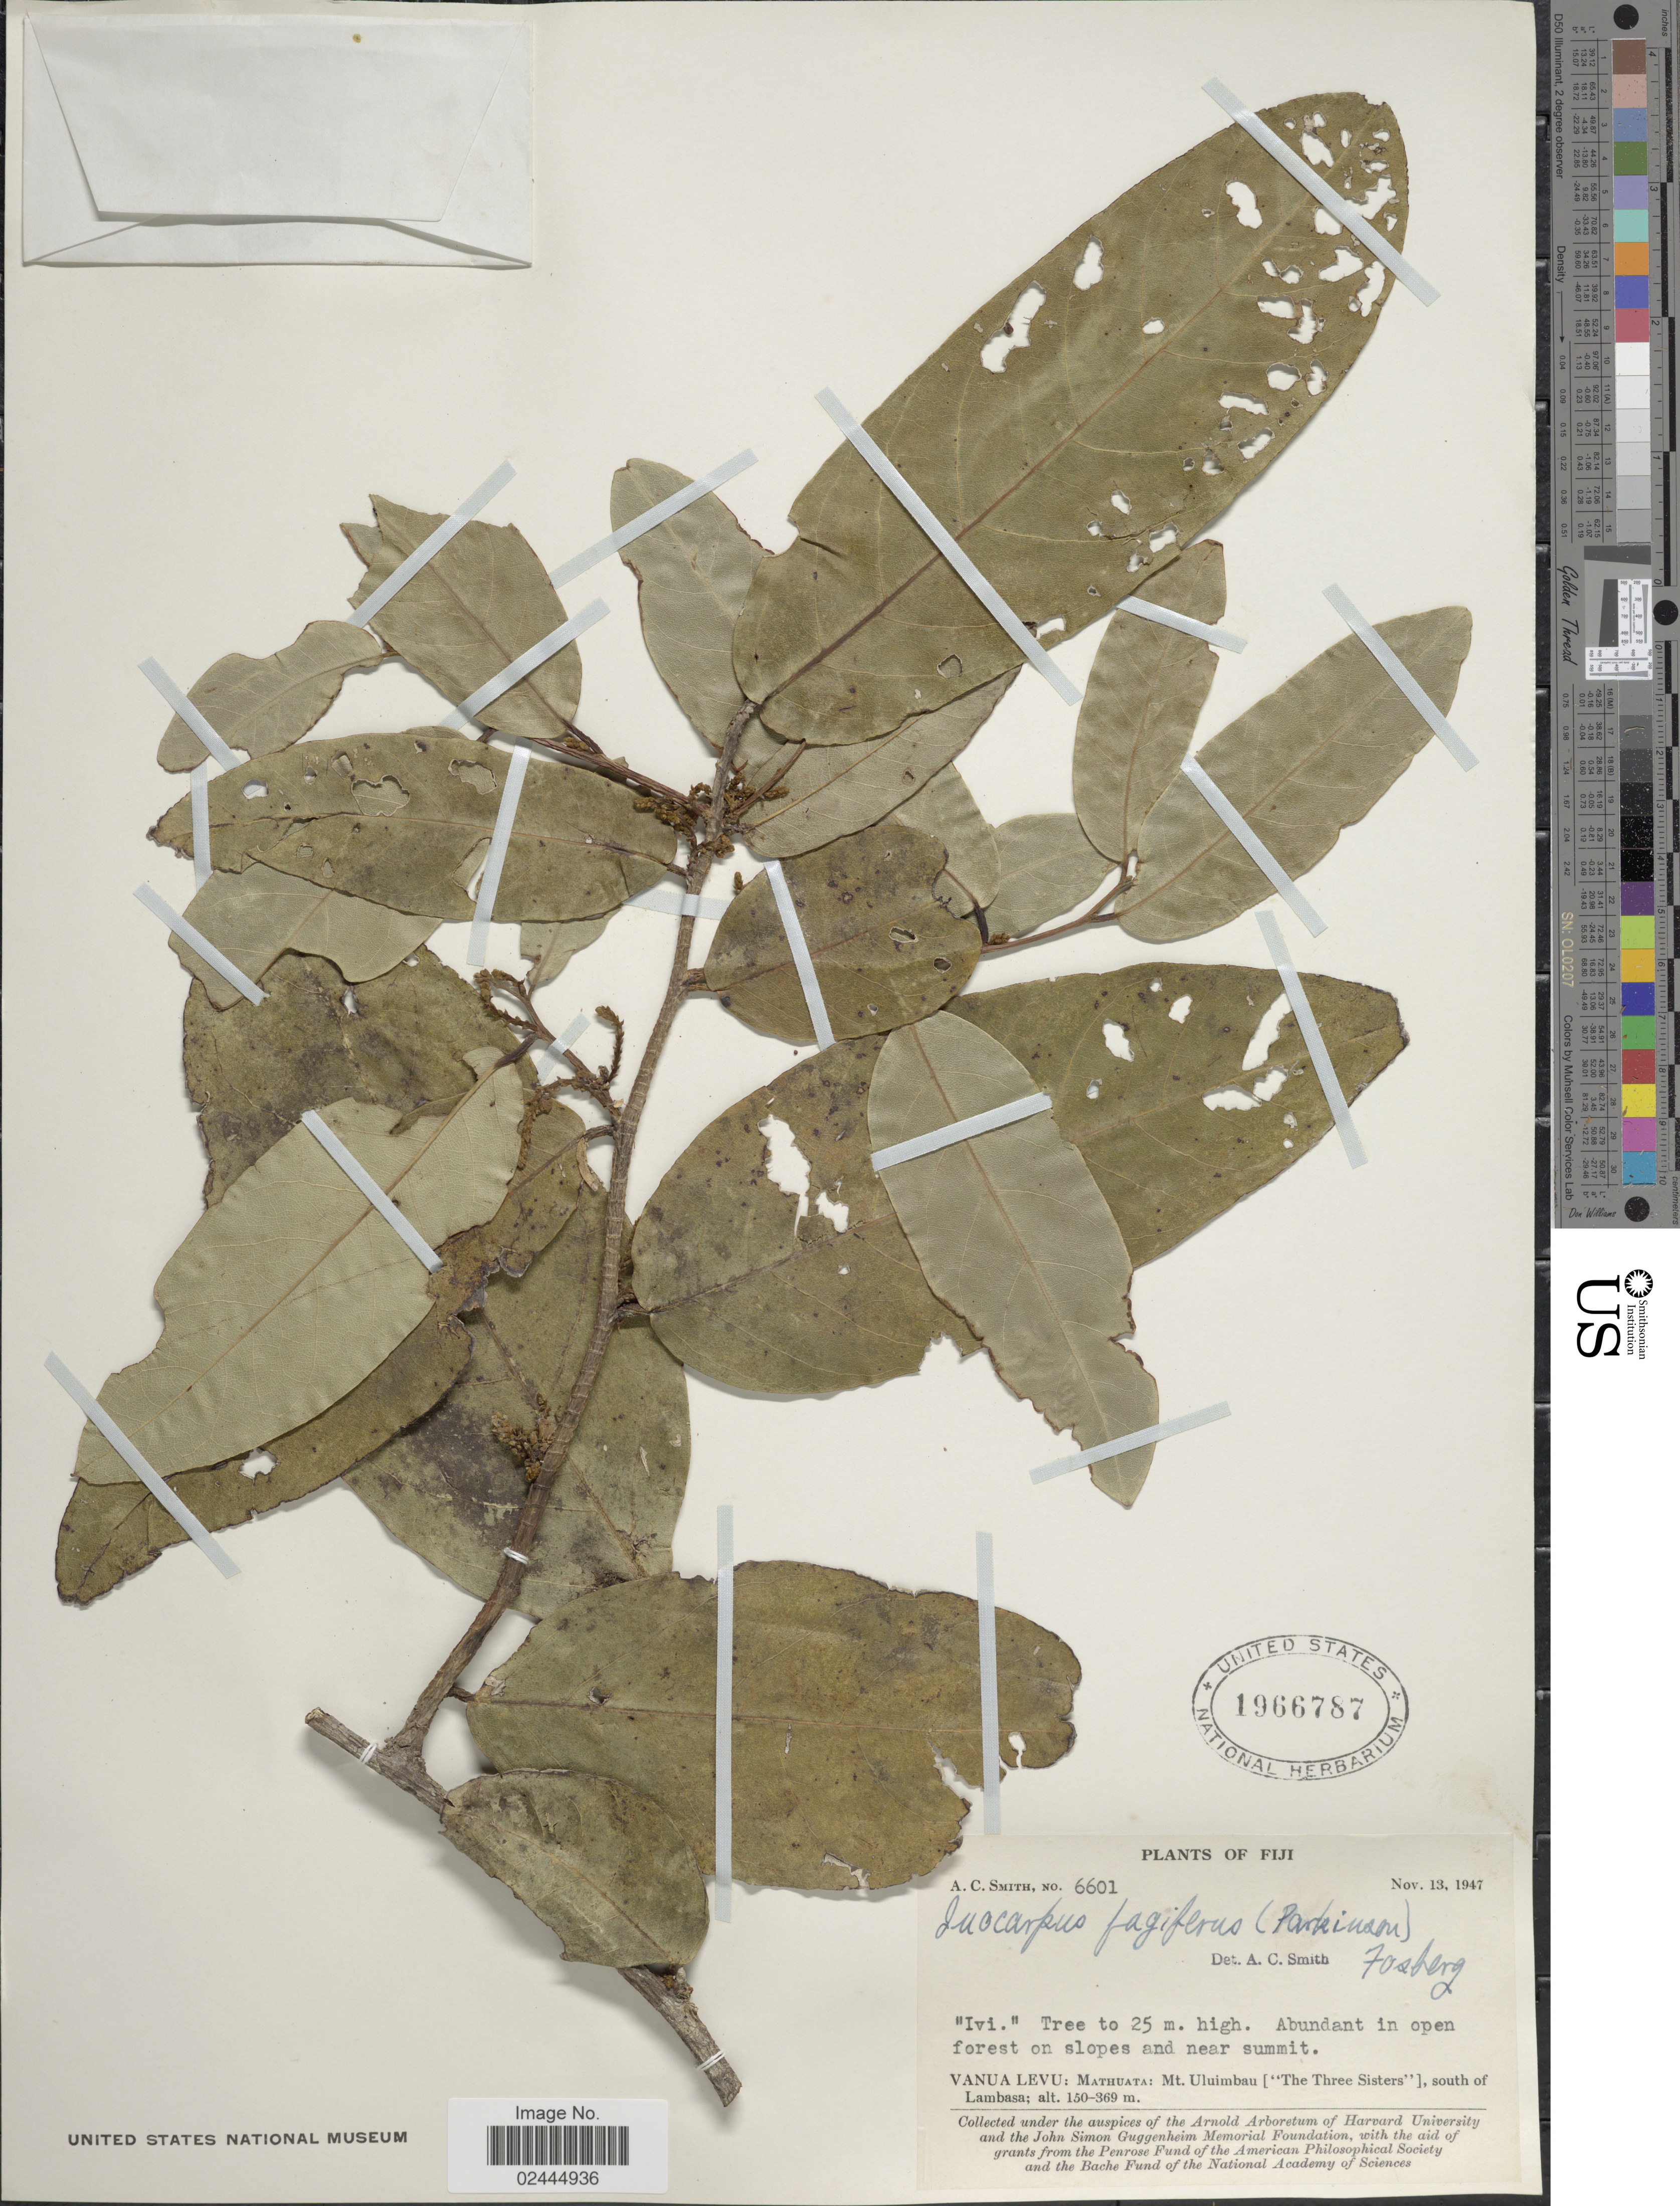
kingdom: Plantae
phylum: Tracheophyta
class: Magnoliopsida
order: Fabales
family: Fabaceae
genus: Inocarpus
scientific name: Inocarpus fagifer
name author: (Parkinson) Fosberg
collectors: A. C. Smith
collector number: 6601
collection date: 1947-11-13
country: Fiji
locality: Vana Levu: Mathuata: Mt. Uluimbau ["the Three Sisters"], south of Lambasa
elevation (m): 150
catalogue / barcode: US 1966787